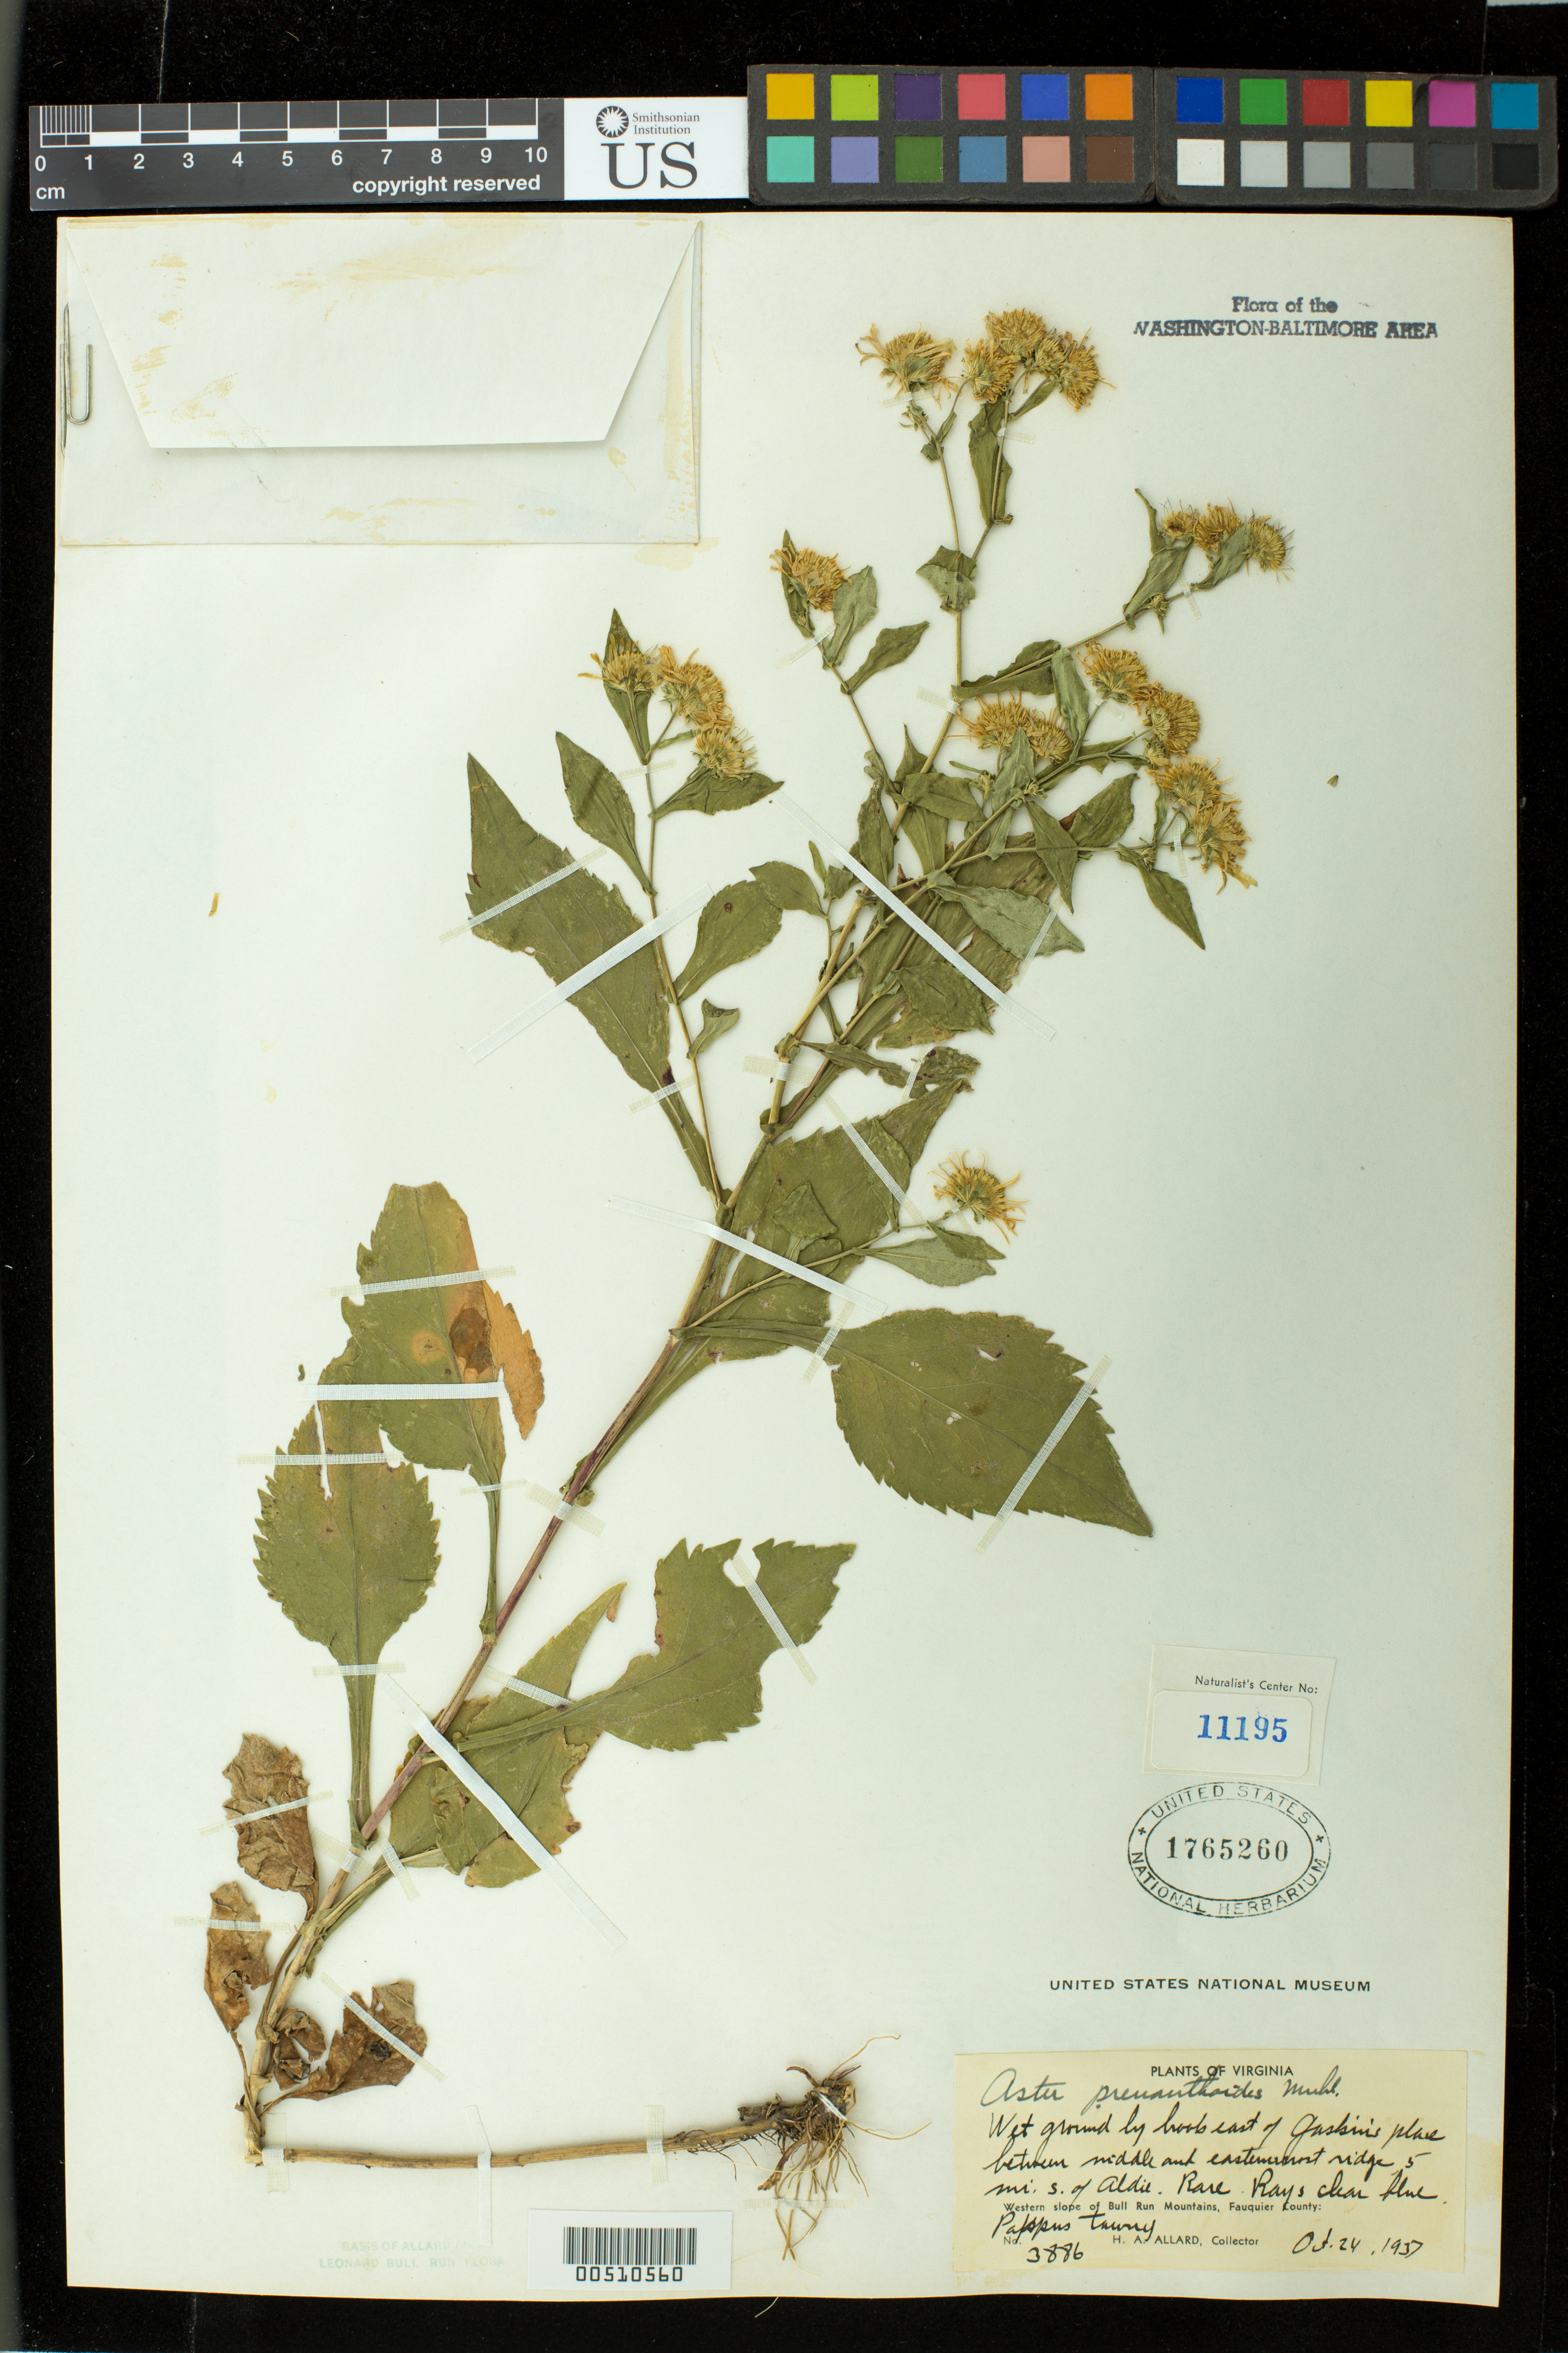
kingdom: Plantae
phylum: Tracheophyta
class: Magnoliopsida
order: Asterales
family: Asteraceae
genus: Symphyotrichum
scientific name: Symphyotrichum prenanthoides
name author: (Muhl. ex Willd.) G.L. Nesom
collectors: H. A. Allard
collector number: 3886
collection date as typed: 24 Oct 1937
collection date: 1937-10-24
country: United States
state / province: Virginia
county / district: Fauquier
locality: E of Gaskins place, 5 mi. S of Aldie, W slope of Bull Run Mts. Bull Run Mts.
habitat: wet ground by brook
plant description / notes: Specimens returned from Naturalist Center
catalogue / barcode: US 1765260